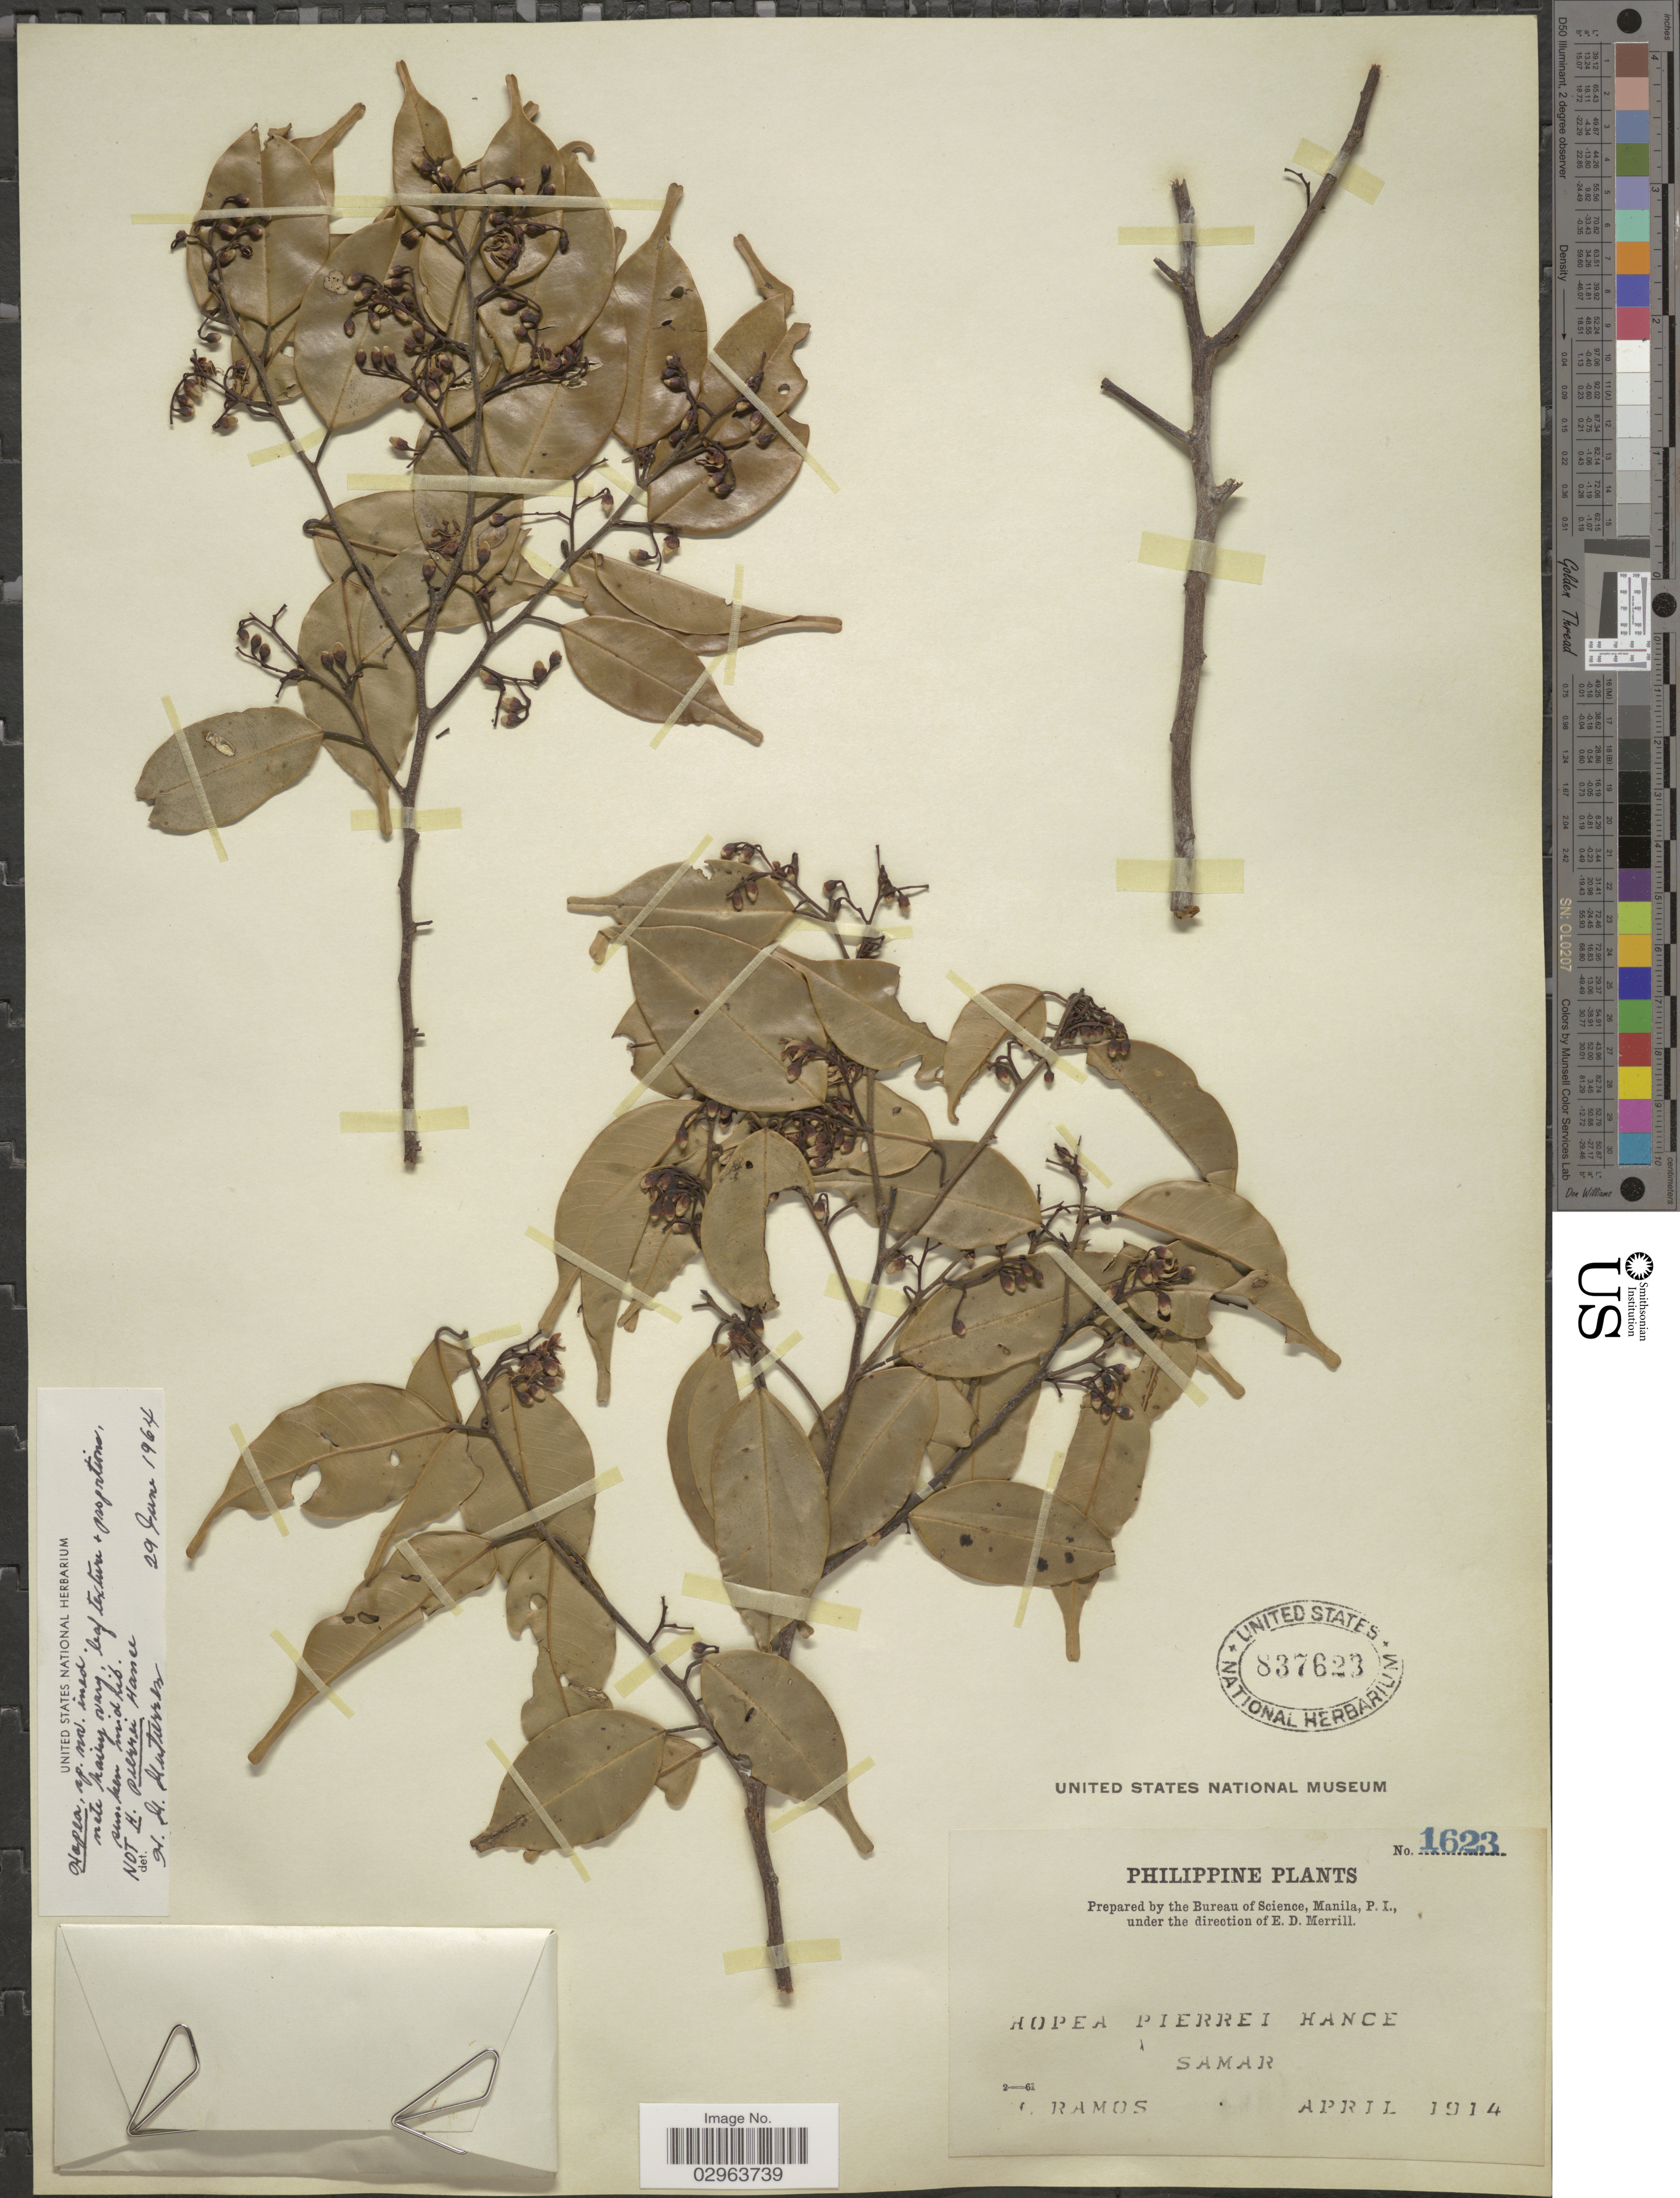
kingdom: Plantae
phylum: Tracheophyta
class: Magnoliopsida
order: Malvales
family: Dipterocarpaceae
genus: Hopea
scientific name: Hopea pierrei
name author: Hance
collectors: M. Ramos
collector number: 1623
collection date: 1914-04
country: Philippines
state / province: Eastern Visayas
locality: Samar.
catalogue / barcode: US 837623